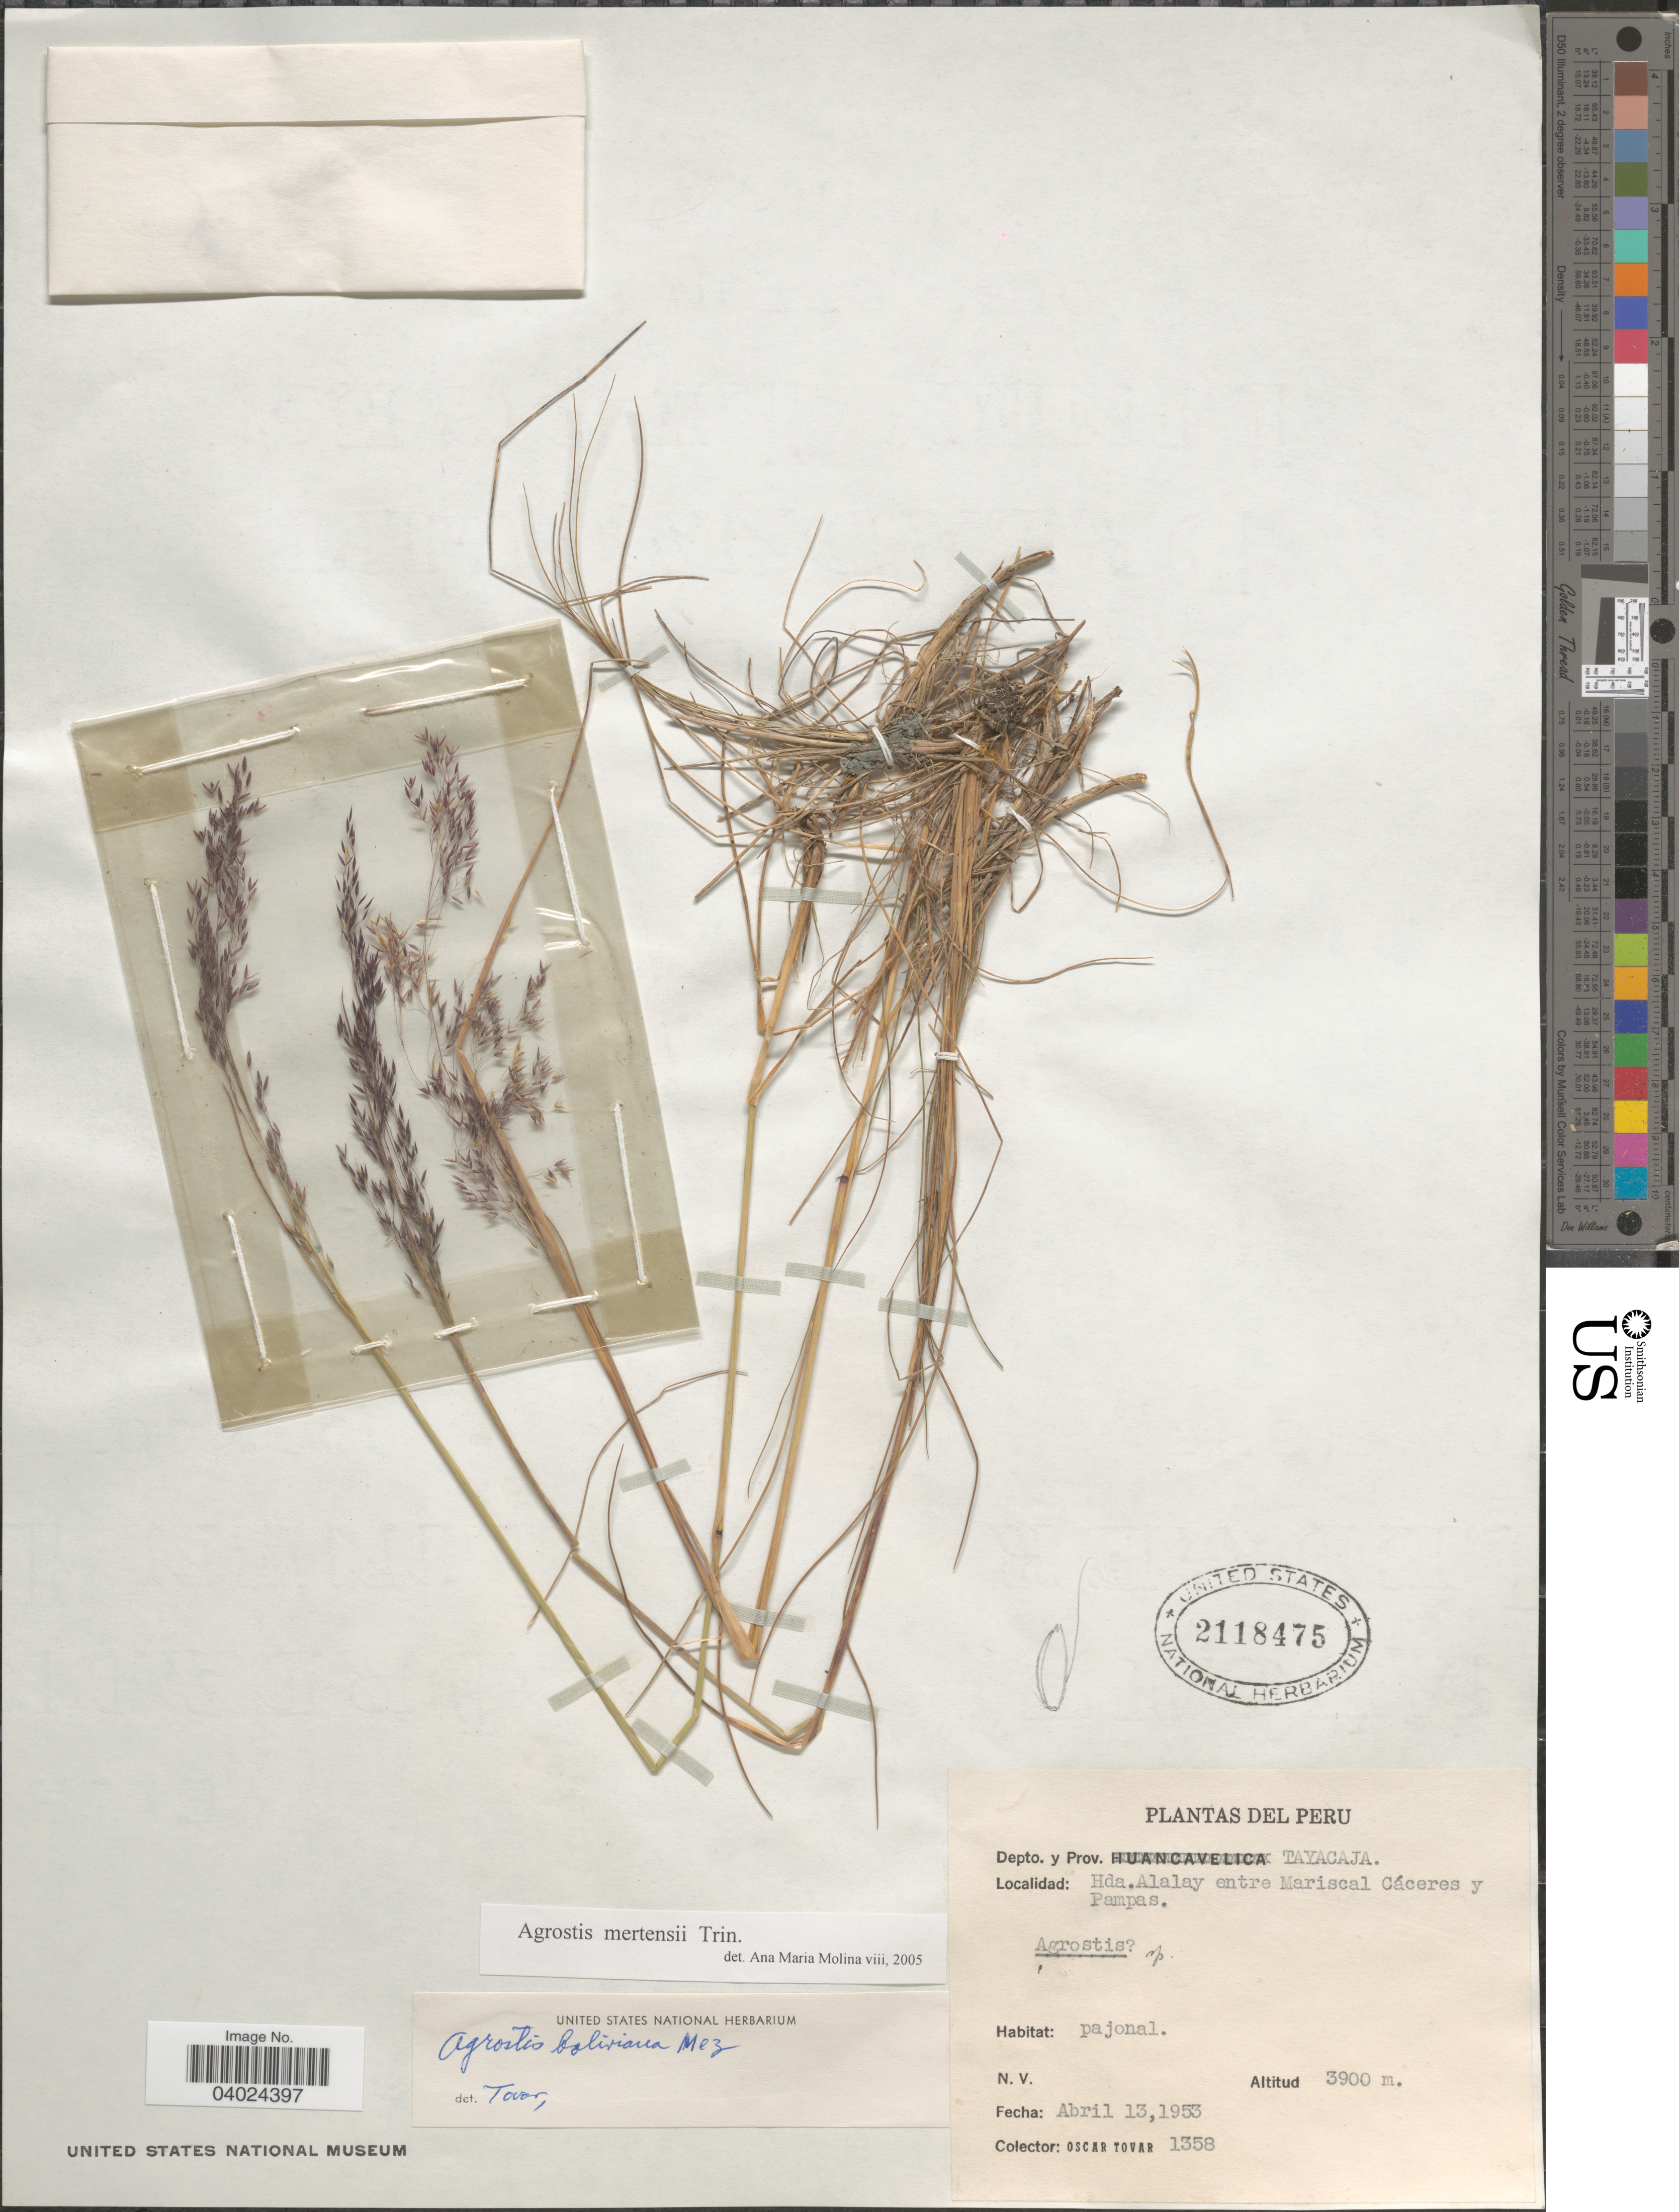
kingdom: Plantae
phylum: Tracheophyta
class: Liliopsida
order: Poales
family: Poaceae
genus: Agrostis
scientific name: Agrostis mertensii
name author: Trin.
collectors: Ó. Tovar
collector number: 1358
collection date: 1953-04-13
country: Peru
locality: Depto. y Prov. Tayacaja. Hda.Alalay entre Mariscal Cáceres y Pampas.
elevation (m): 3900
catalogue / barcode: US 2118475